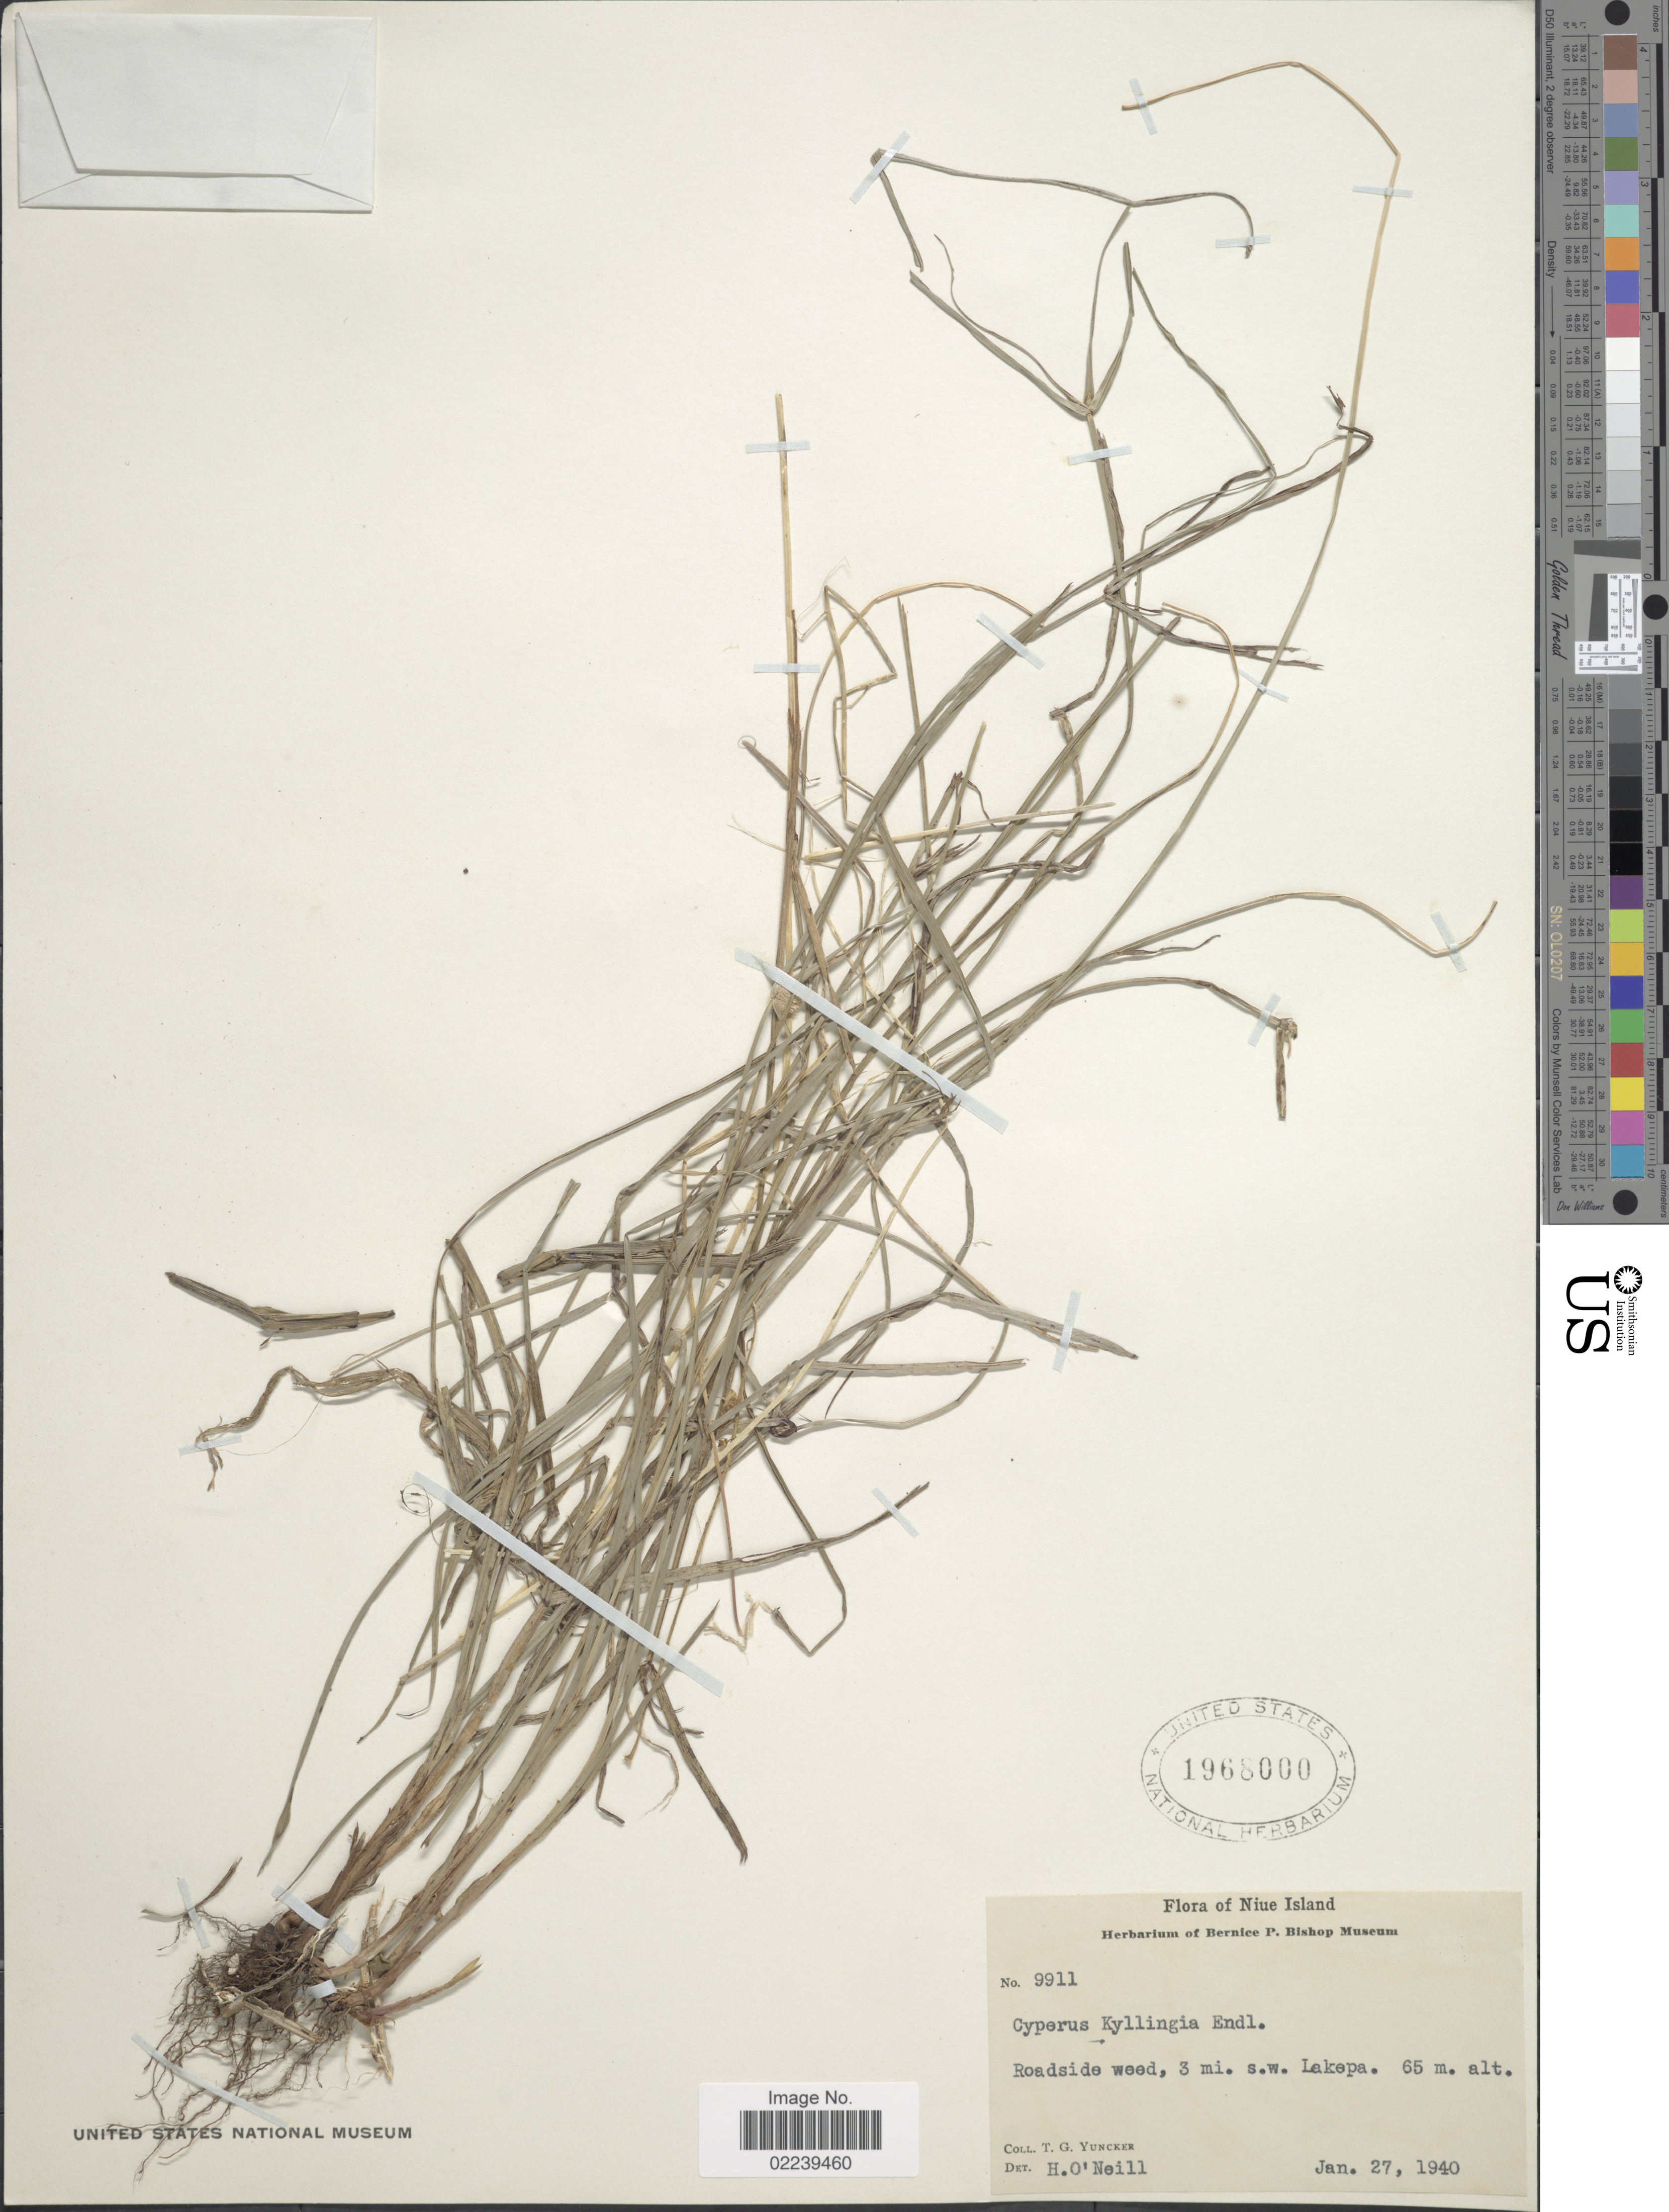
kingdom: Plantae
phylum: Tracheophyta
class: Liliopsida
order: Poales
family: Cyperaceae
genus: Cyperus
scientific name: Cyperus mindorensis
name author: (Steud.) Huygh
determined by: Strong, M. T., (US), Smithsonian Institution - National Museum of Natural History (UNITED STATES)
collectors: T. G. Yuncker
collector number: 9911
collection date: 1940-01-27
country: Niue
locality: Niue Island, Roadside weed, 3 mi s.w. Lakepa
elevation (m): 65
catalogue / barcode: US 1968000